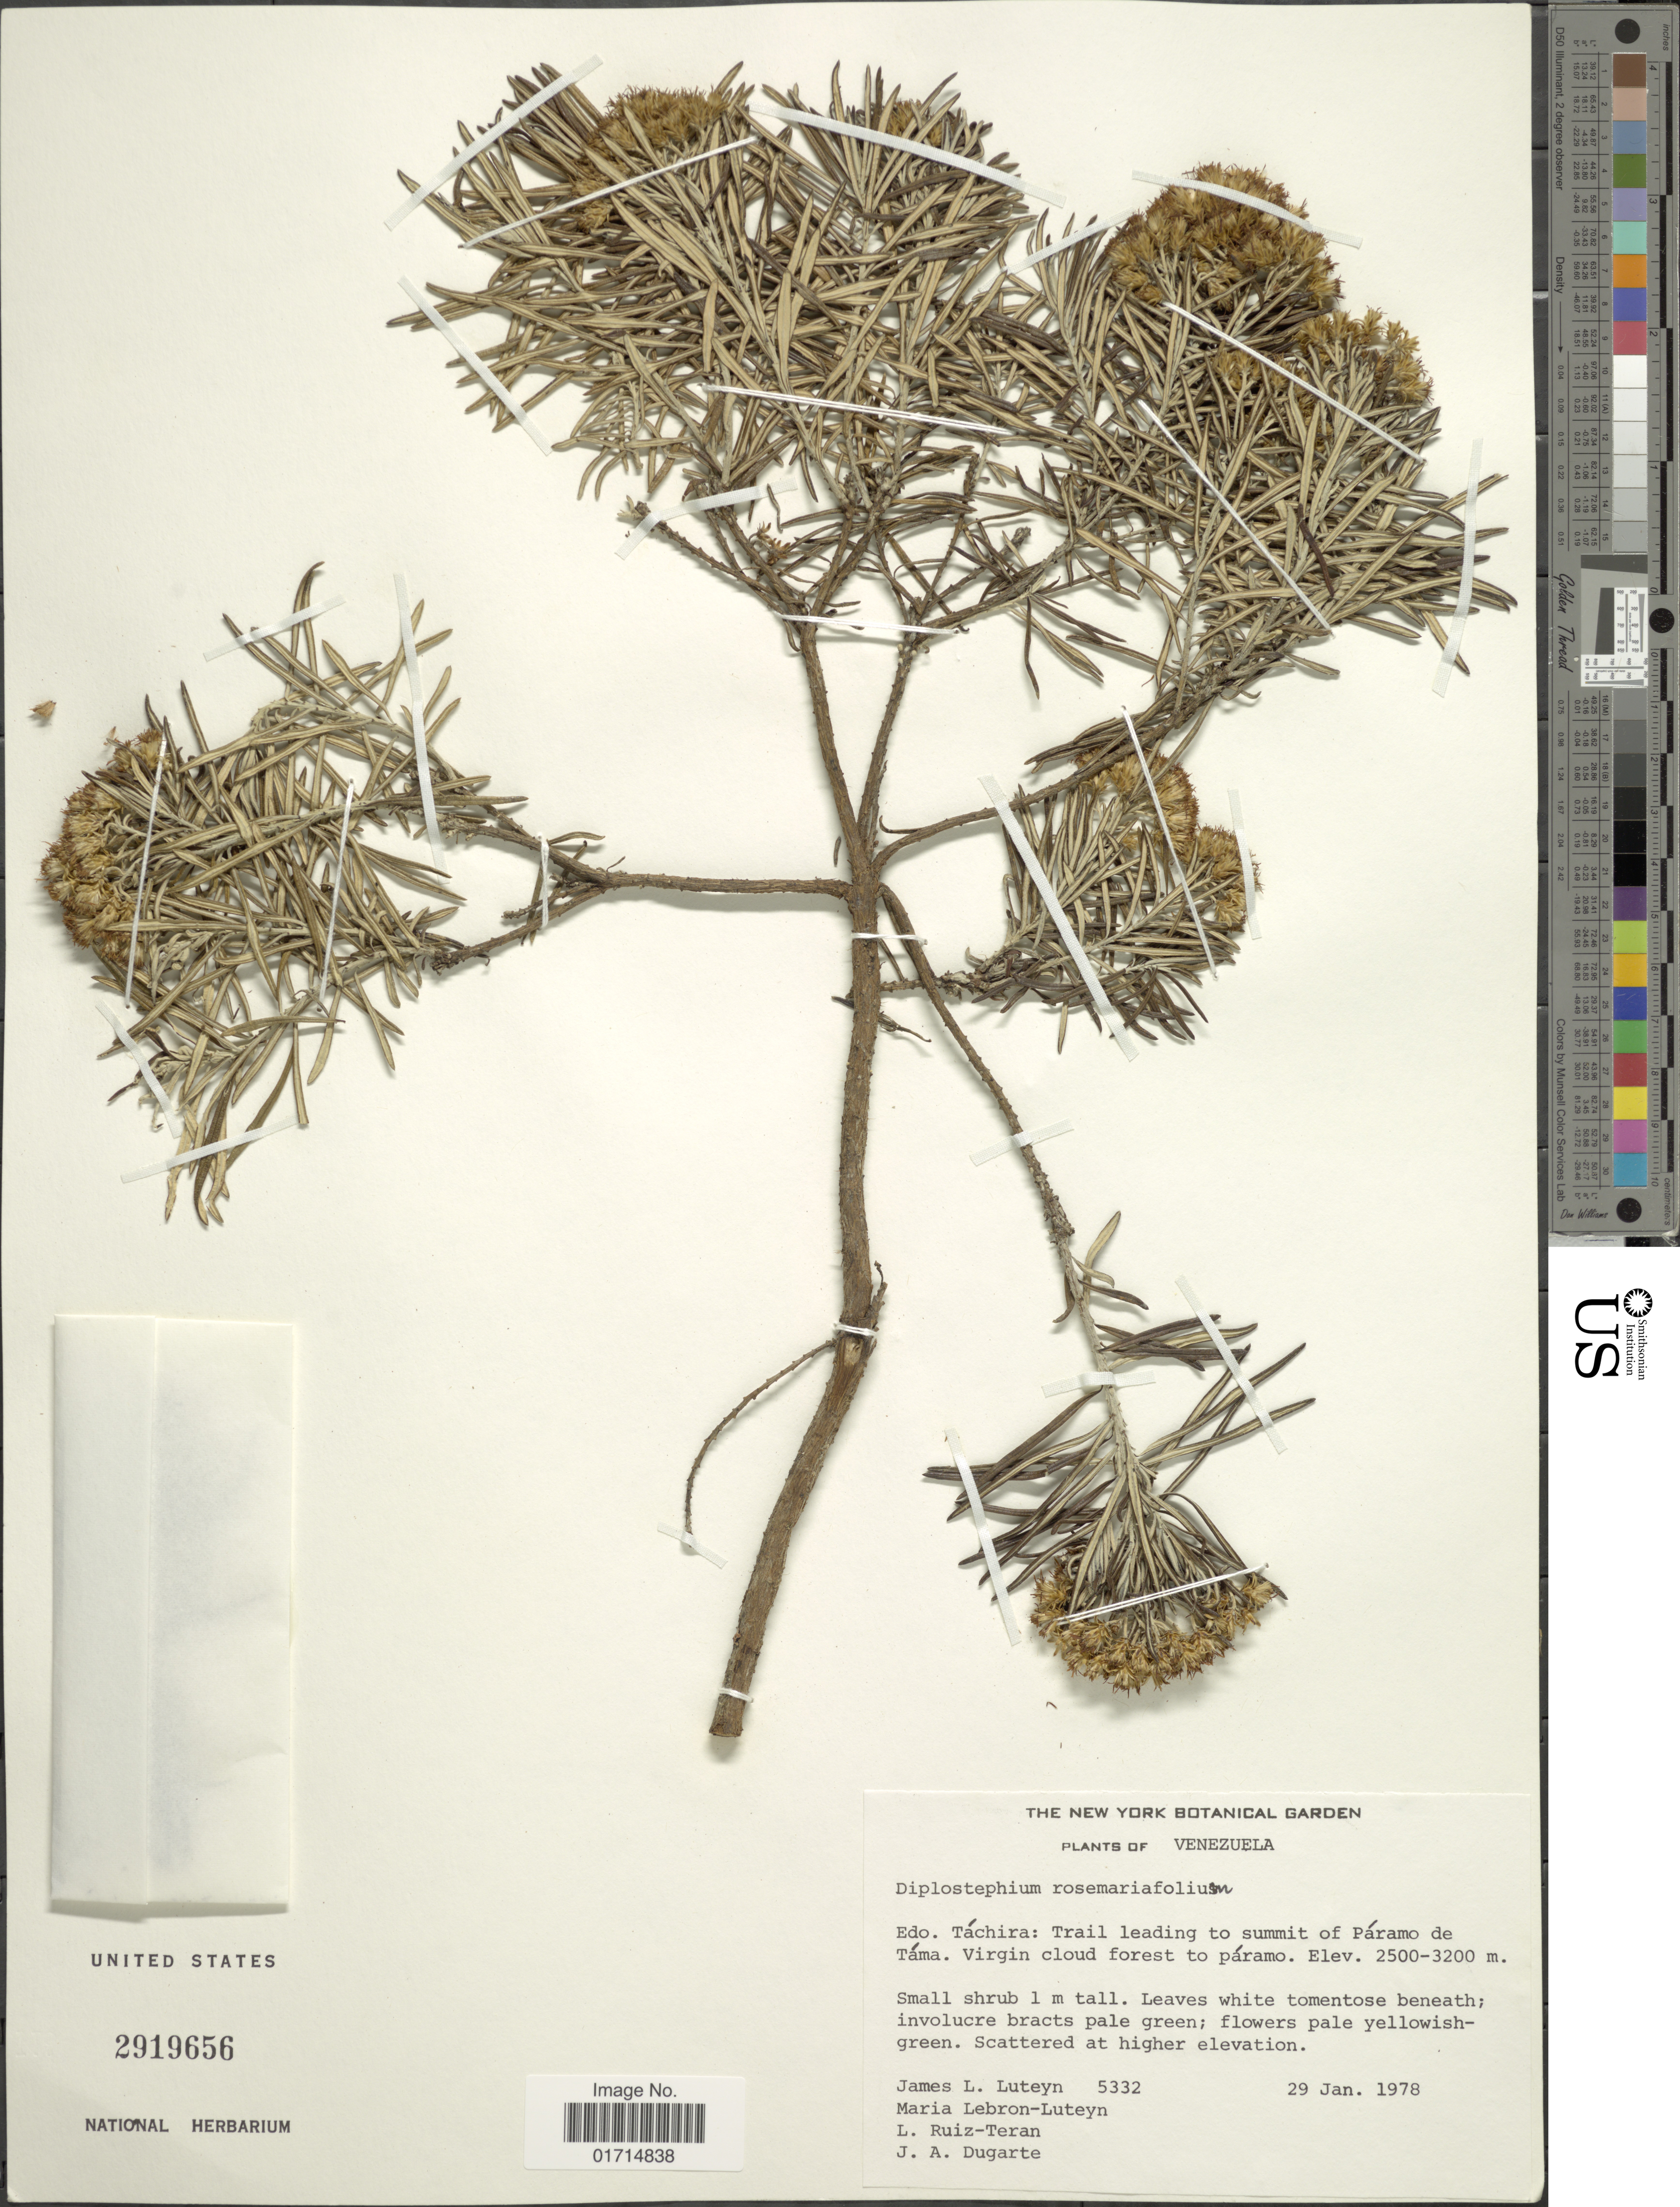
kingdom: Plantae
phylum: Tracheophyta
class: Magnoliopsida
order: Asterales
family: Asteraceae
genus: Diplostephium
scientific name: Diplostephium rosmarinifolium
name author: (Benth.) Wedd.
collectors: J. L. Luteyn, M. L. Lebrón-Luteyn, L. Teran & J. Dugarte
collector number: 5332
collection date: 1978-01-29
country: Venezuela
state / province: Tachira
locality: Trail leading to summit of Paramo de Tama. Virgin cloud forest to paramo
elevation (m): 2500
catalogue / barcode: US 2919656